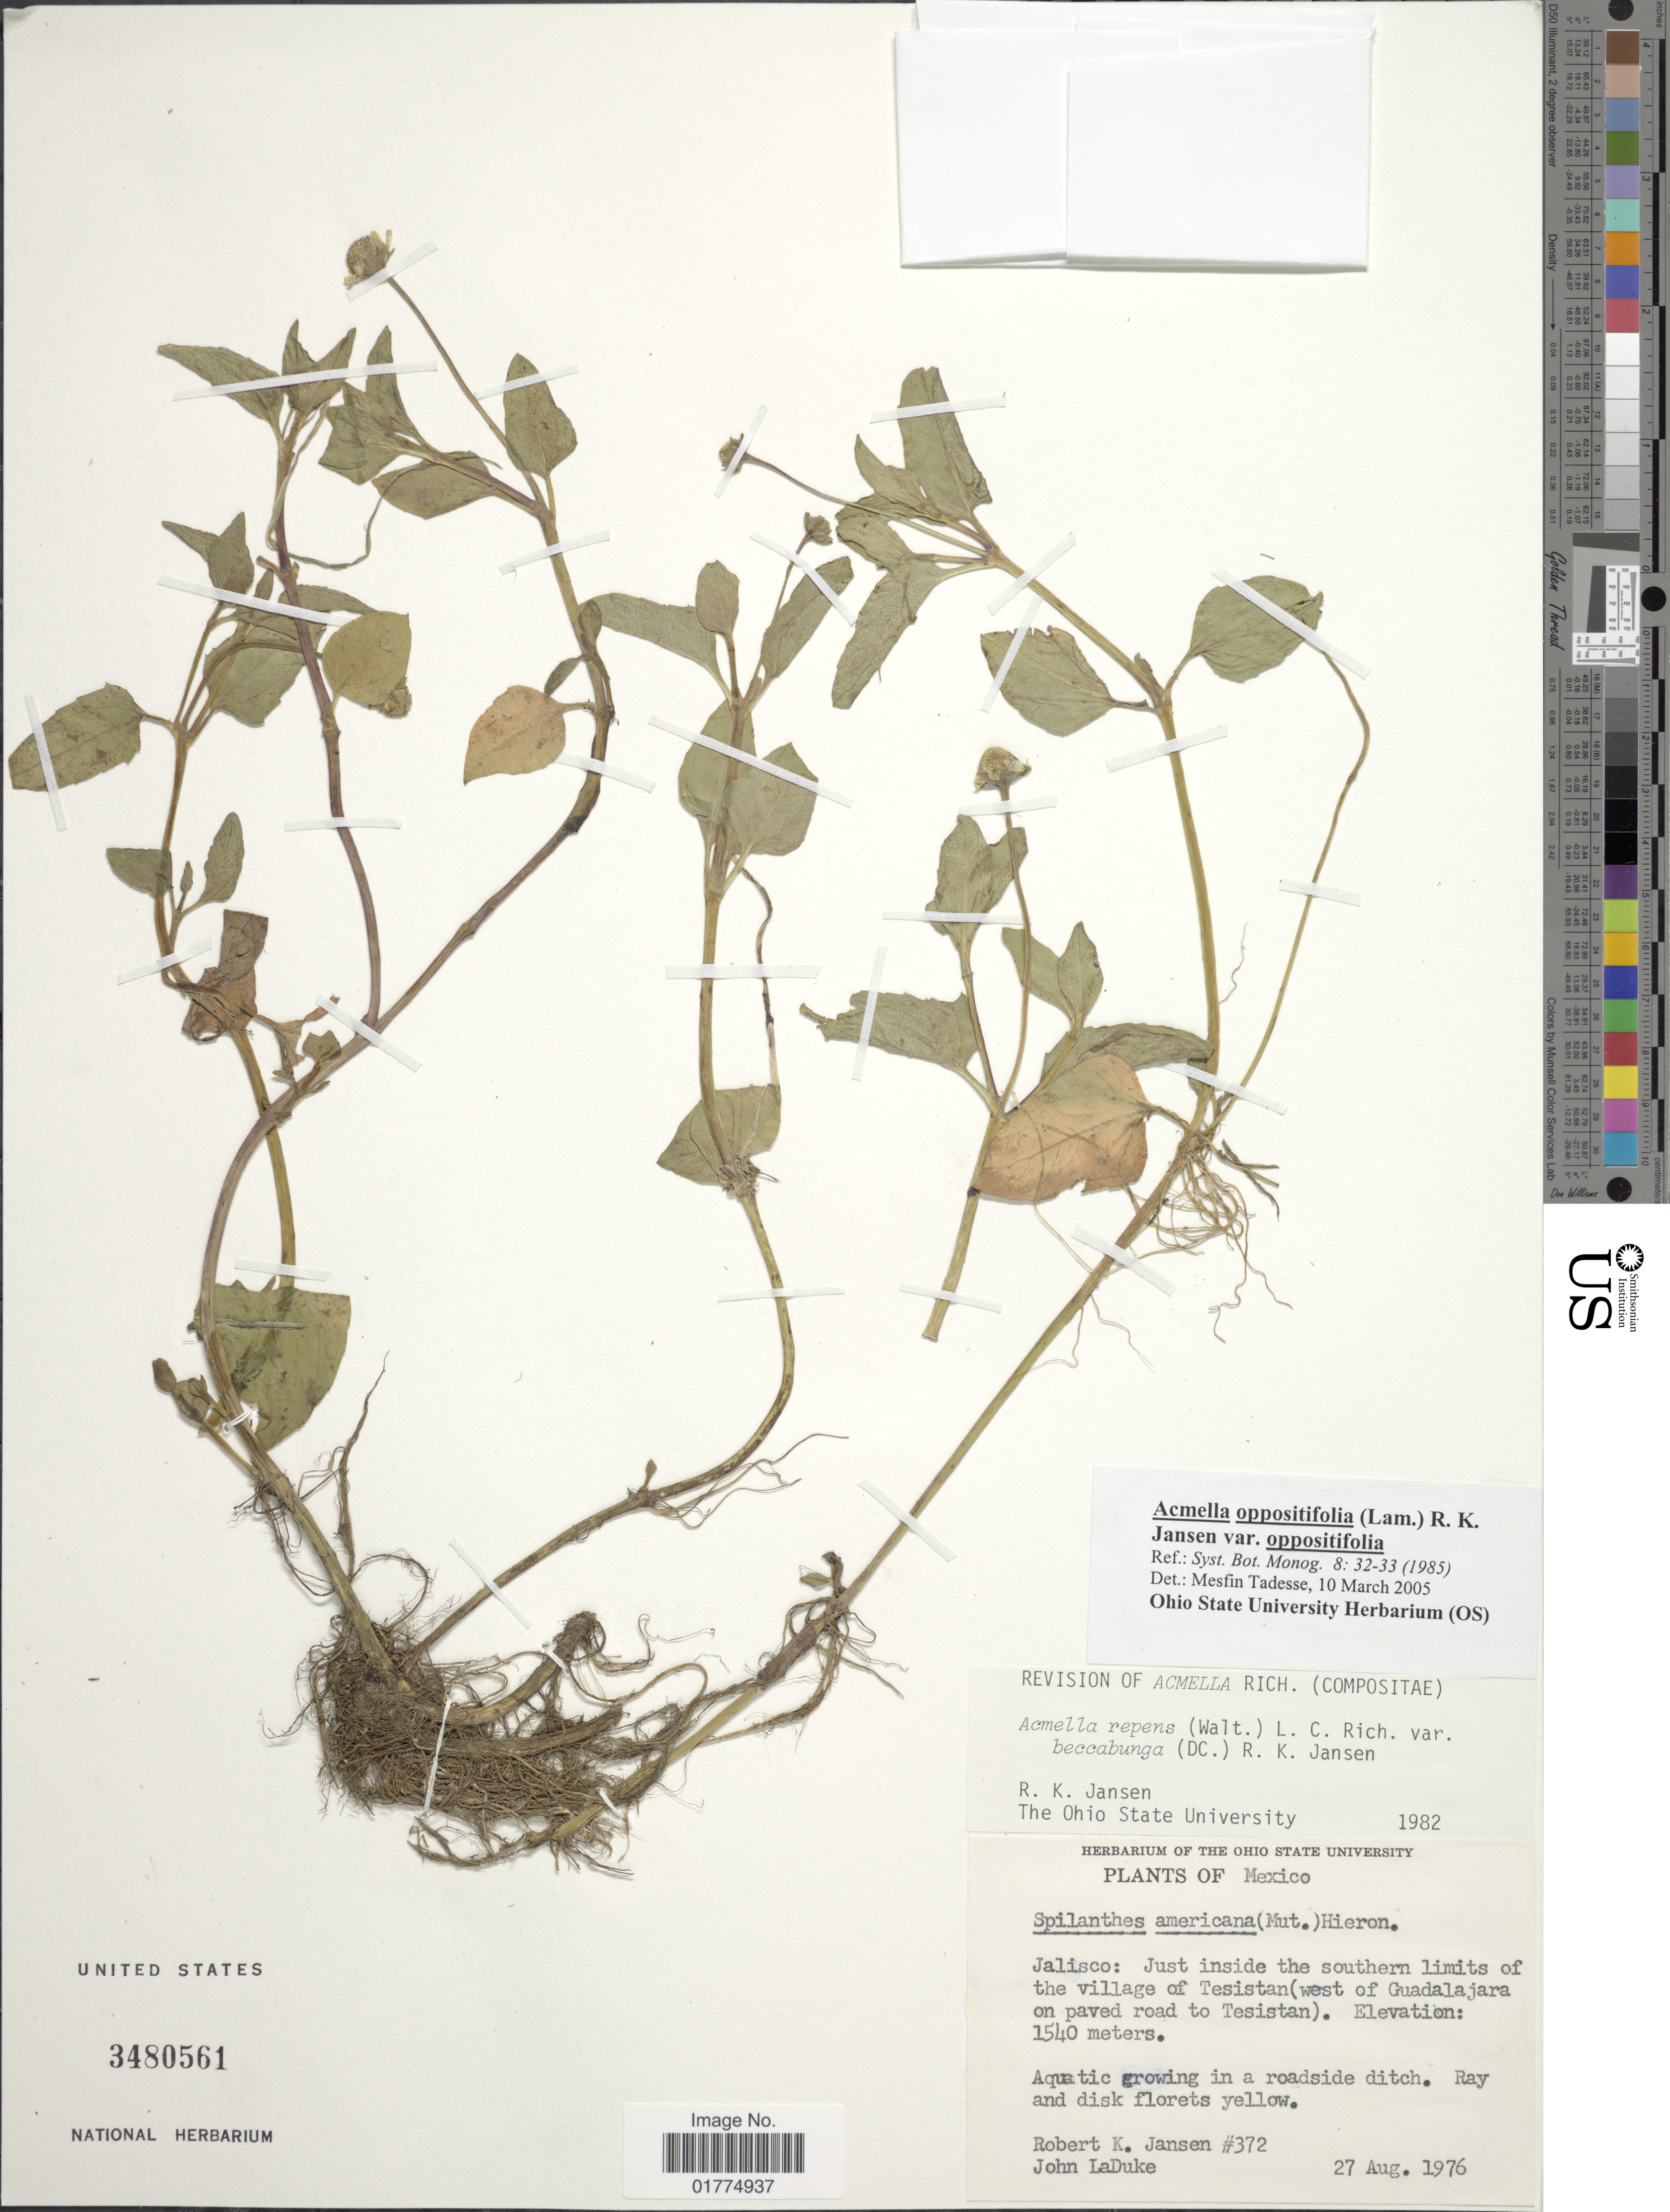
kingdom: Plantae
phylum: Tracheophyta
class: Magnoliopsida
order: Asterales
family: Asteraceae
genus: Acmella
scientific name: Acmella repens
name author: (Walter) Rich.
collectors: R. K. Jansen & J. Laduke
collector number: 372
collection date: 1976-08-27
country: Mexico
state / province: Jalisco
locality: Jalisco: Just inside the southern limits of the village of Tesistan (west of Guadalajara on paved road to Tesistan)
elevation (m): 1540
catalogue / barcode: US 3480561